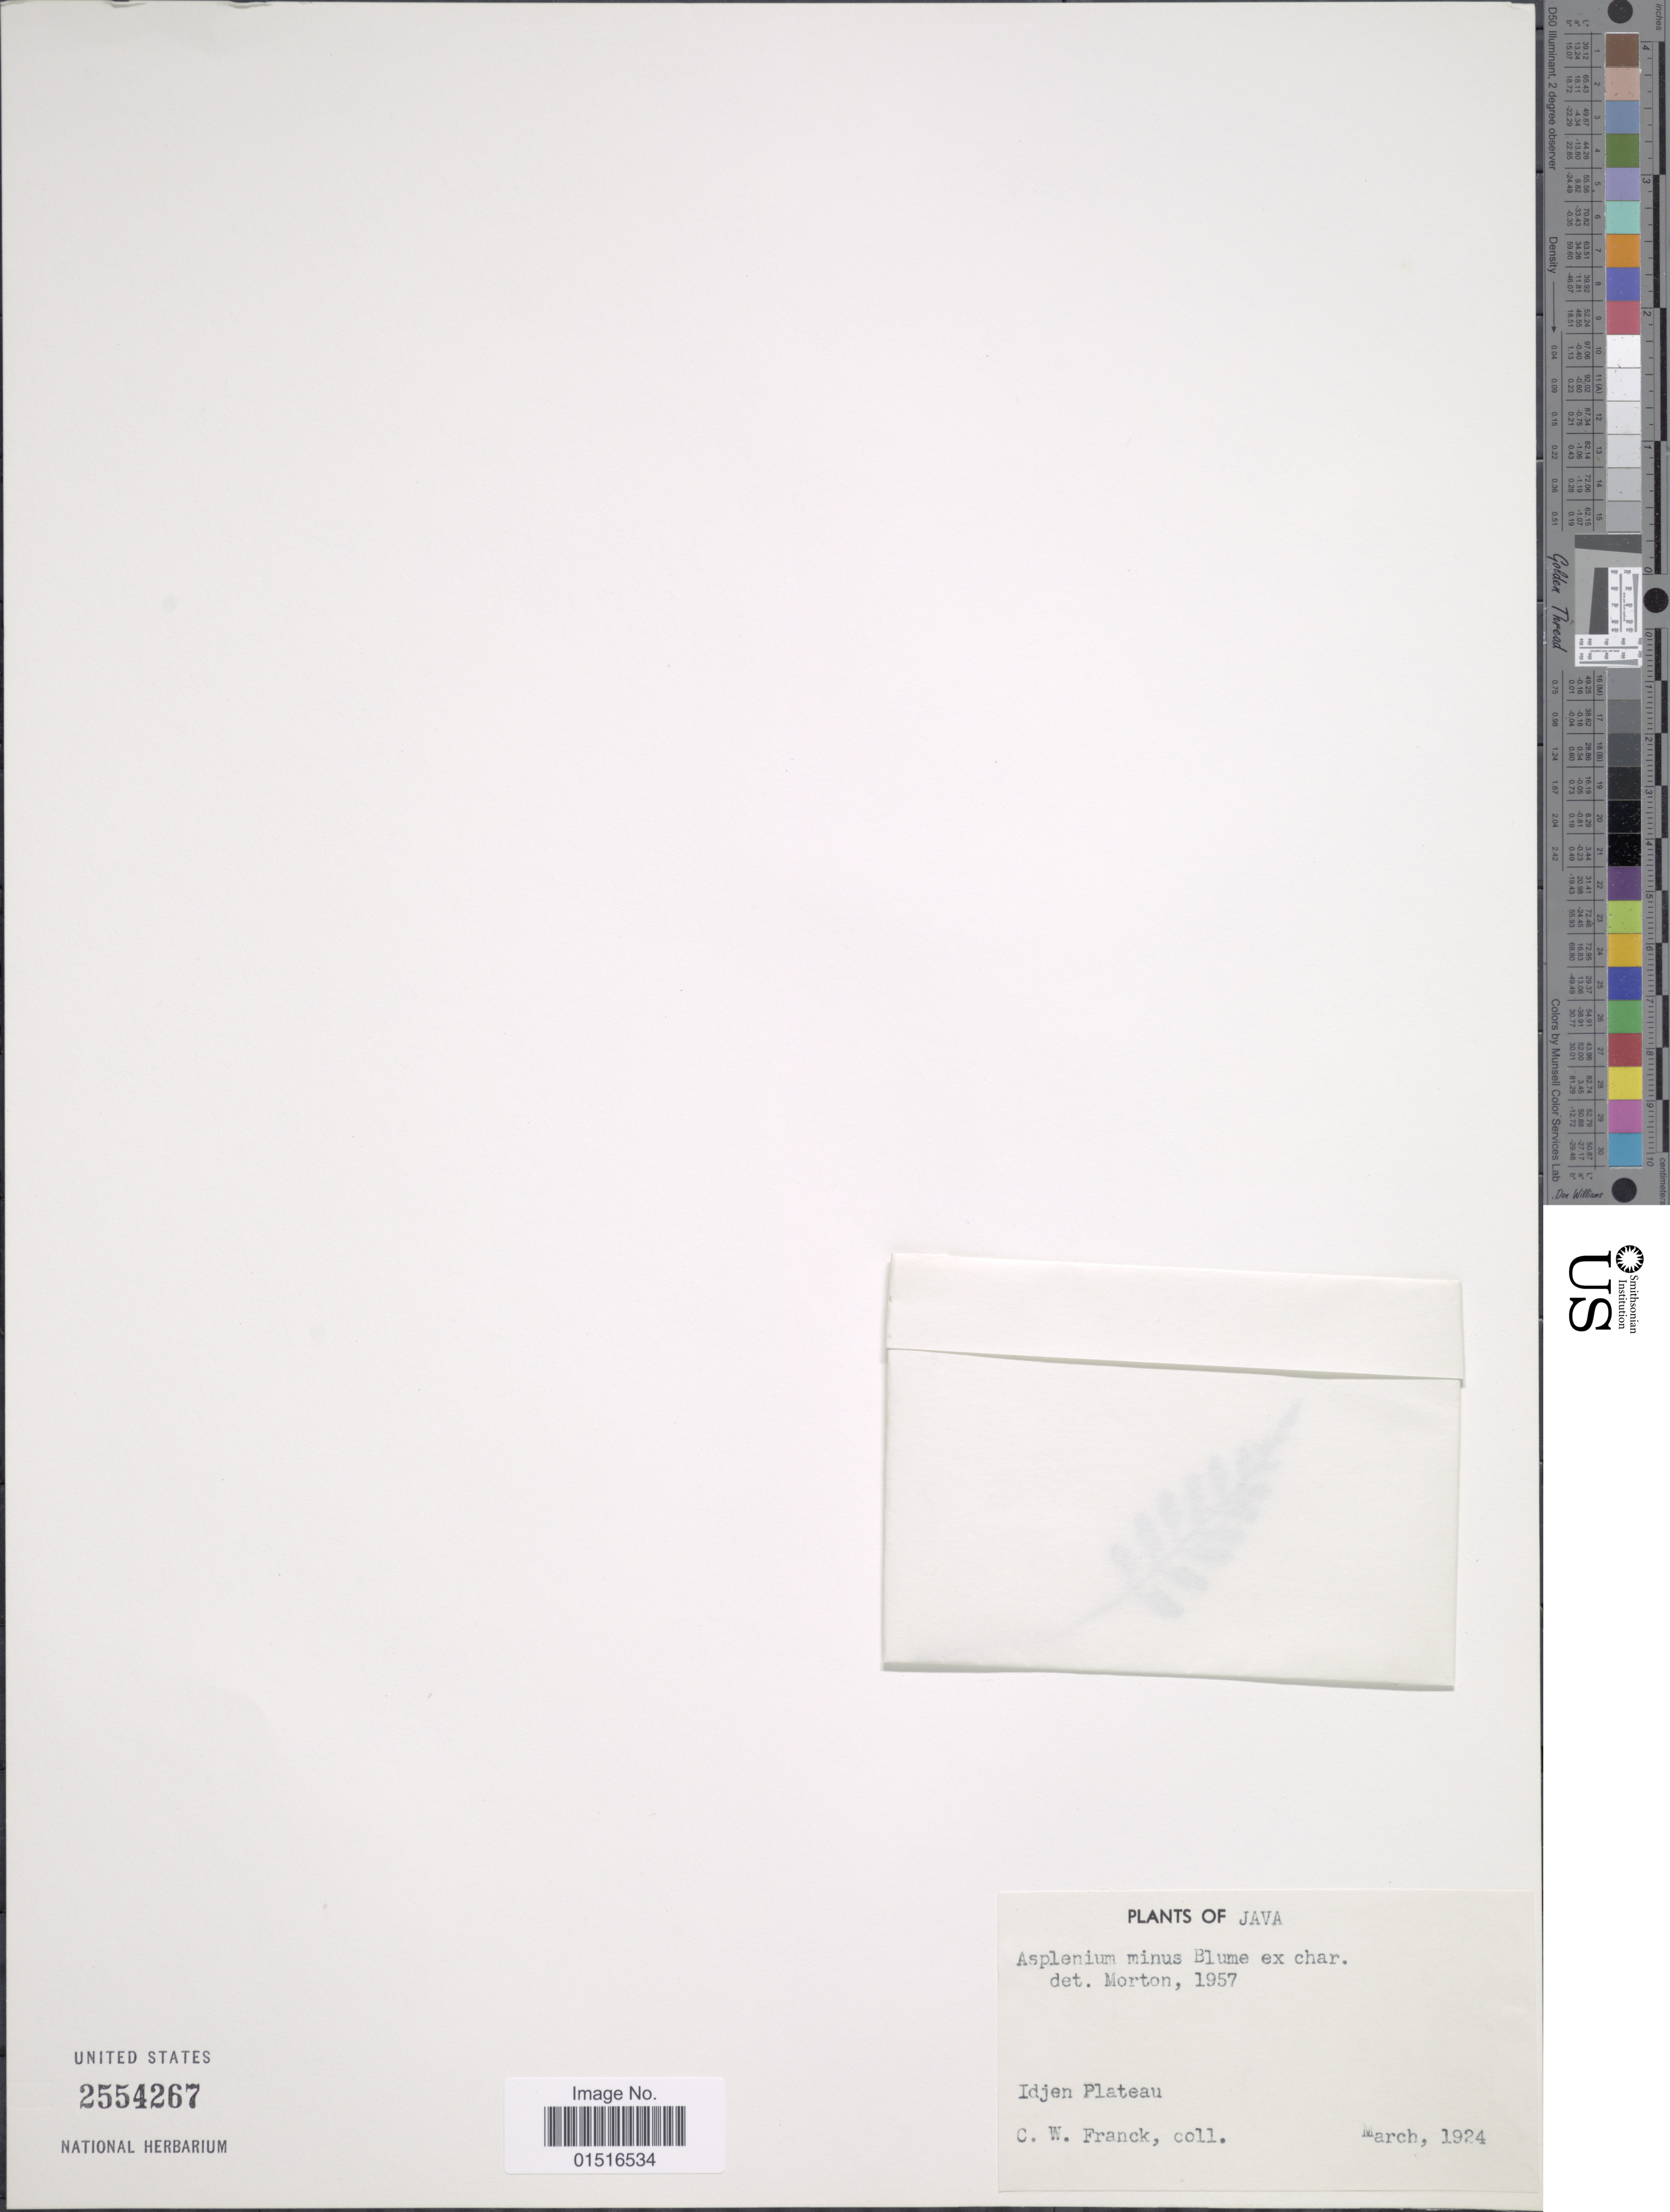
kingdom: Plantae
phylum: Tracheophyta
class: Polypodiopsida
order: Polypodiales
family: Aspleniaceae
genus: Asplenium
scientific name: Asplenium minus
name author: Blume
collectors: C. Franck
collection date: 1924-03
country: Indonesia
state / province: Java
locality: Idjen Plateau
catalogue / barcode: US 2554267